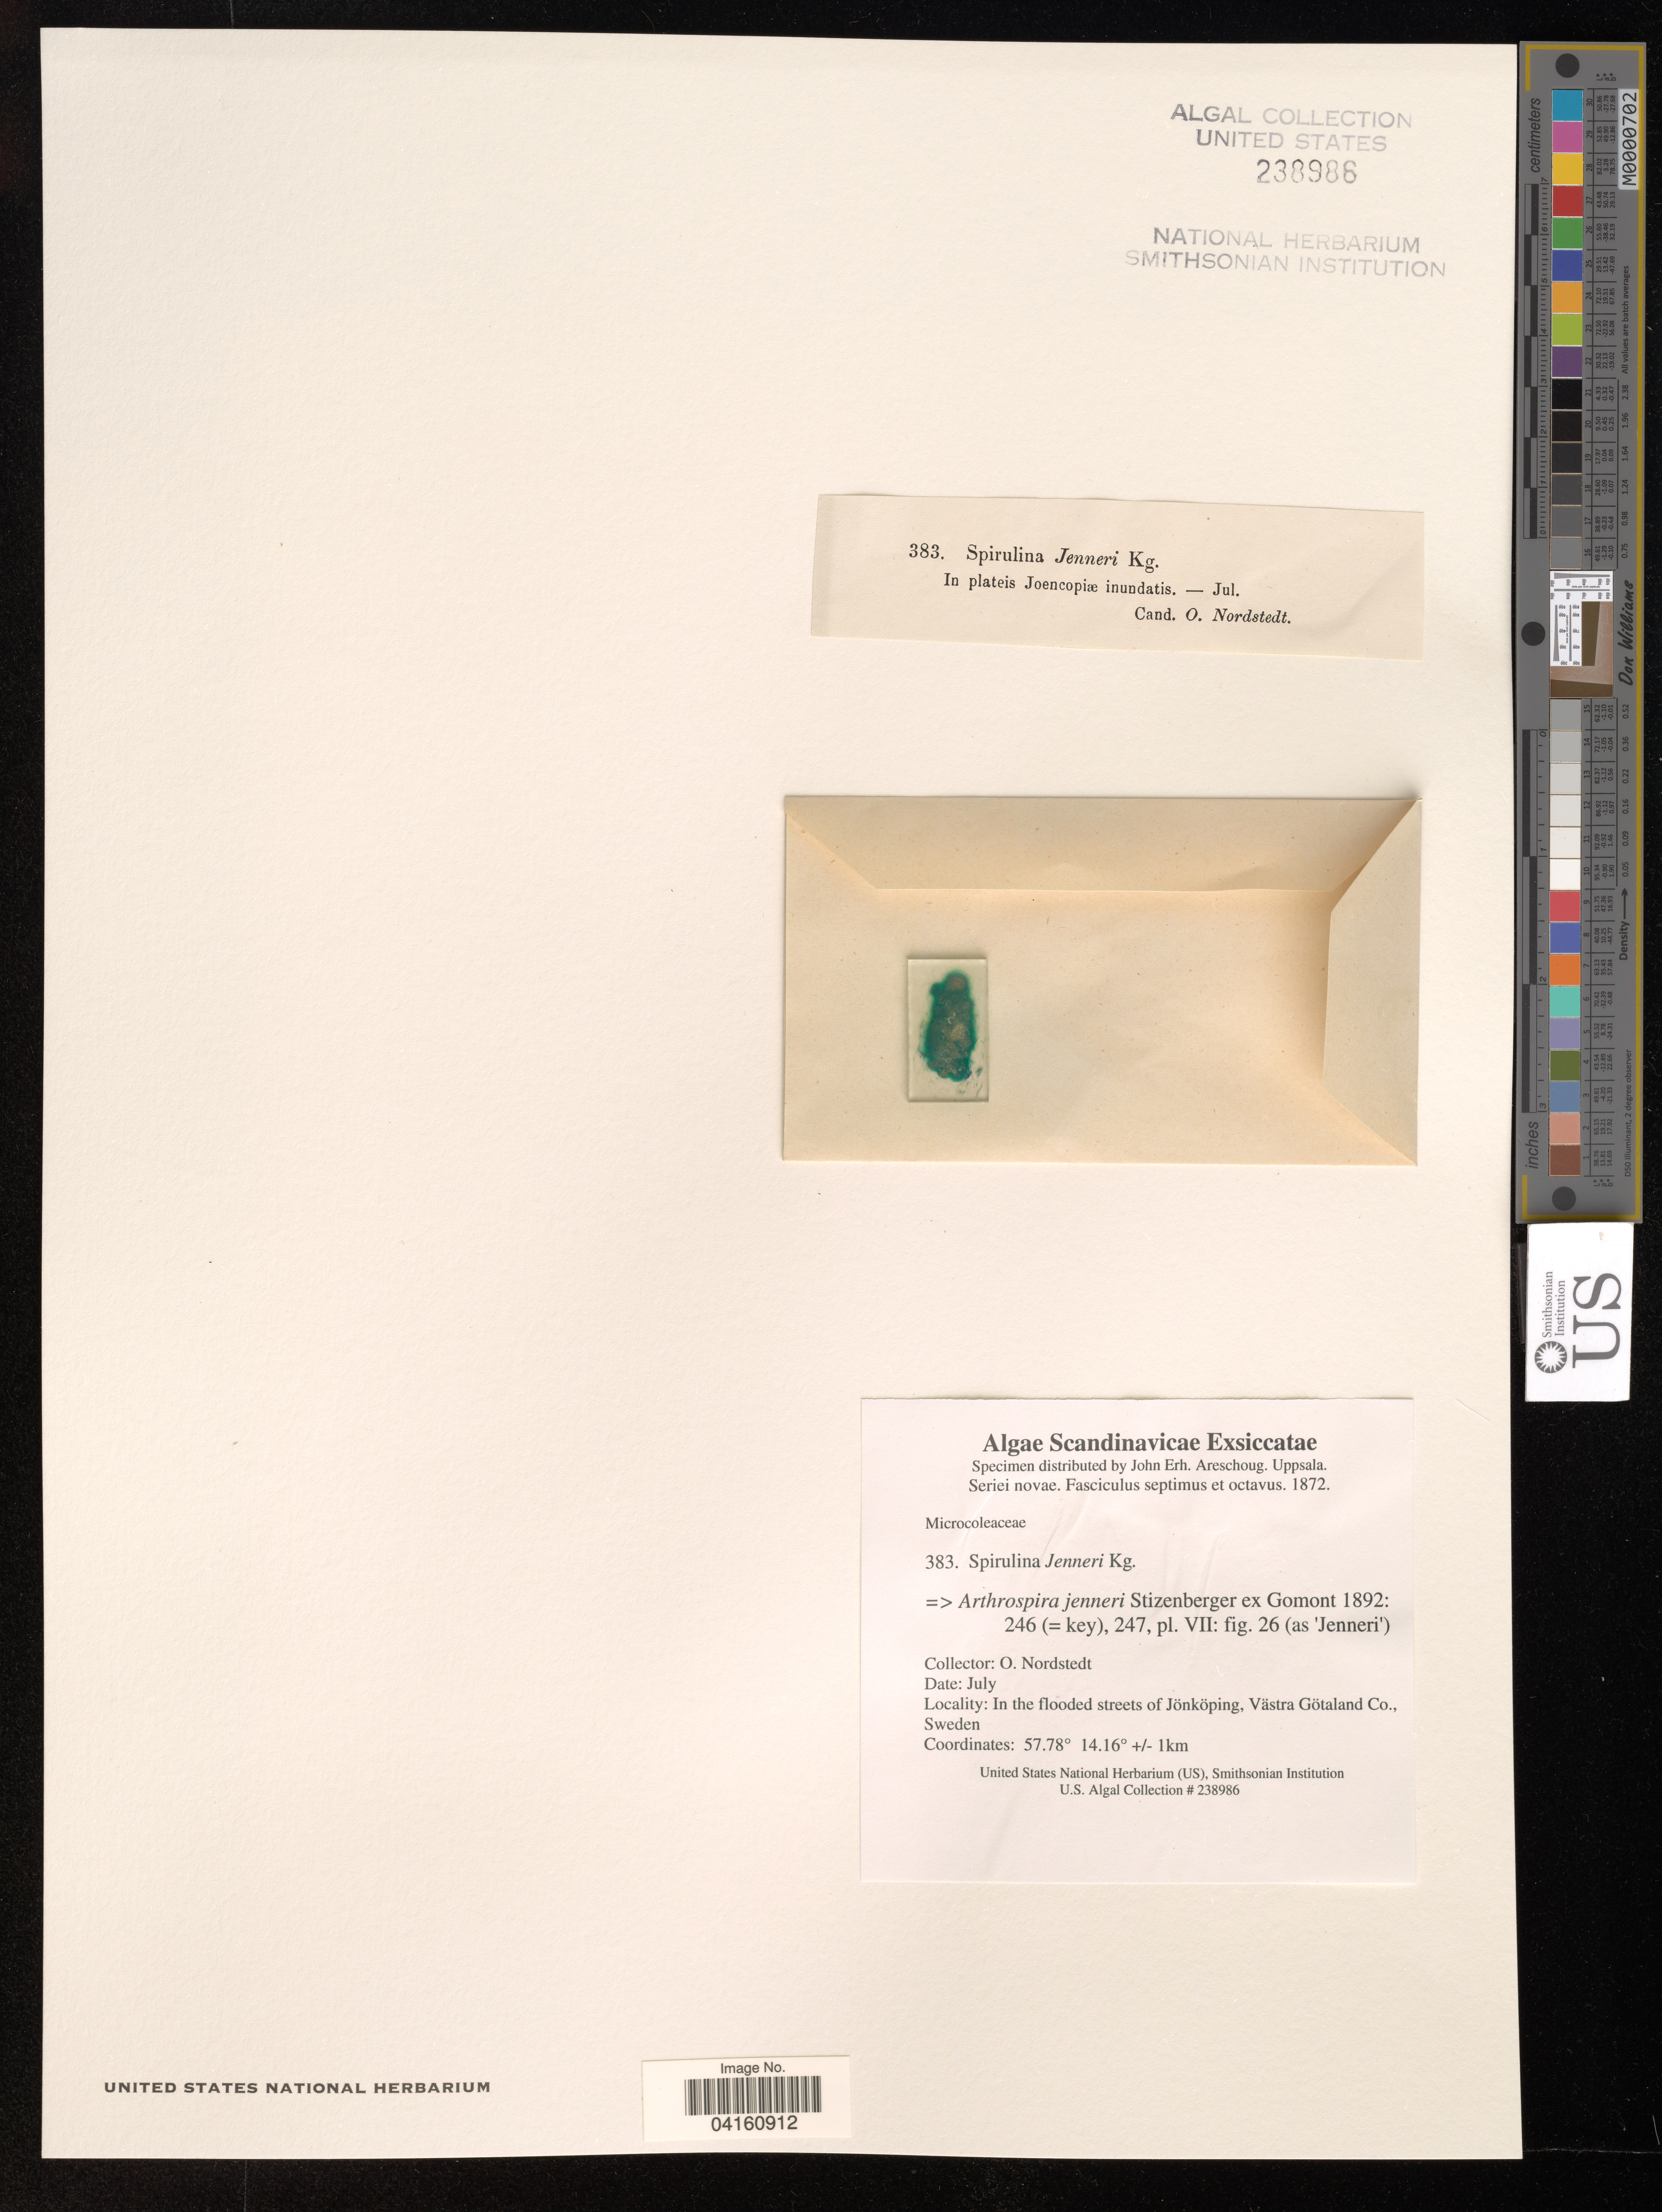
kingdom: Bacteria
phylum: Cyanobacteria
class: Cyanobacteriia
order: Cyanobacteriales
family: Microcoleaceae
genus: Arthrospira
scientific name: Arthrospira jenneri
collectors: O. Nordstedt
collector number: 383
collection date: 1872-07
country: Sweden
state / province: Västra Götaland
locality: In the flooded streets of Jonkoping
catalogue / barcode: US 238986